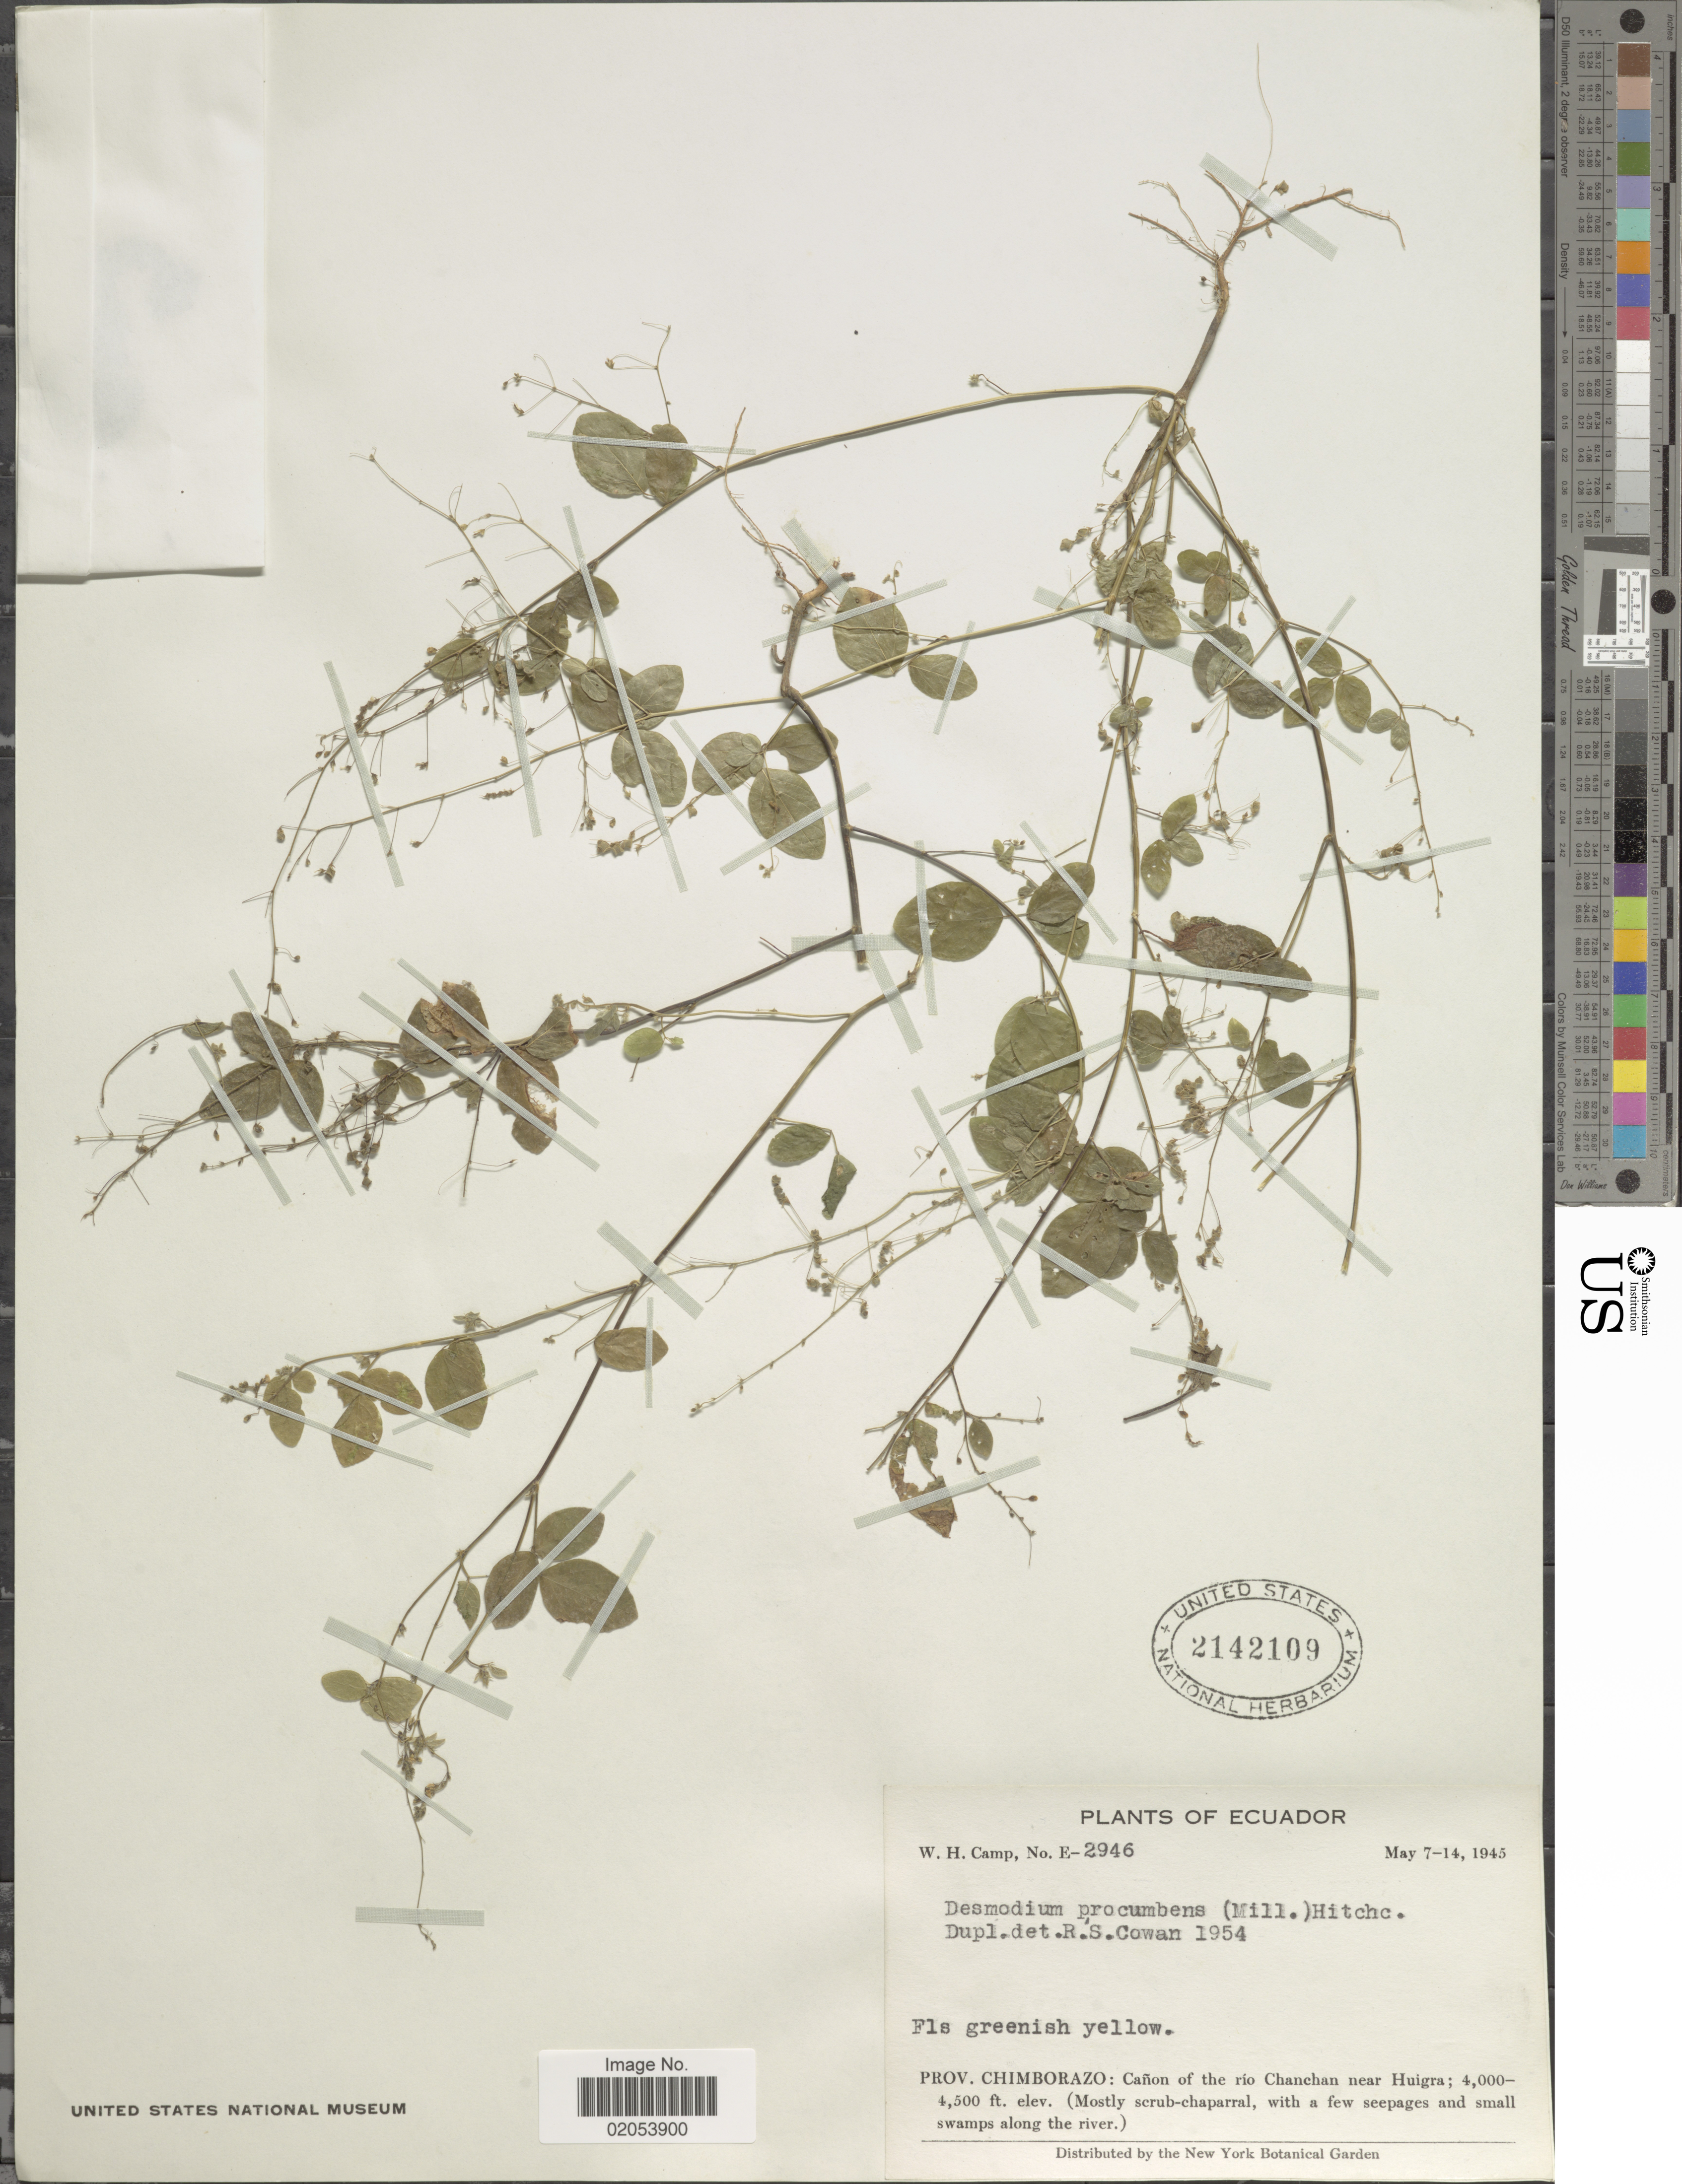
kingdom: Plantae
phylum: Tracheophyta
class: Magnoliopsida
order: Fabales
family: Fabaceae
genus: Desmodium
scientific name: Desmodium procumbens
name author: (Mill.) Hitchc.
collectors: W. H. Camp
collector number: E-2946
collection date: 1945-05-07/1945-05-14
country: Ecuador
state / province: Chimborazo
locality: Canon of the rio Chanchan near Huigra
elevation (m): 1219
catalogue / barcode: US 2142109